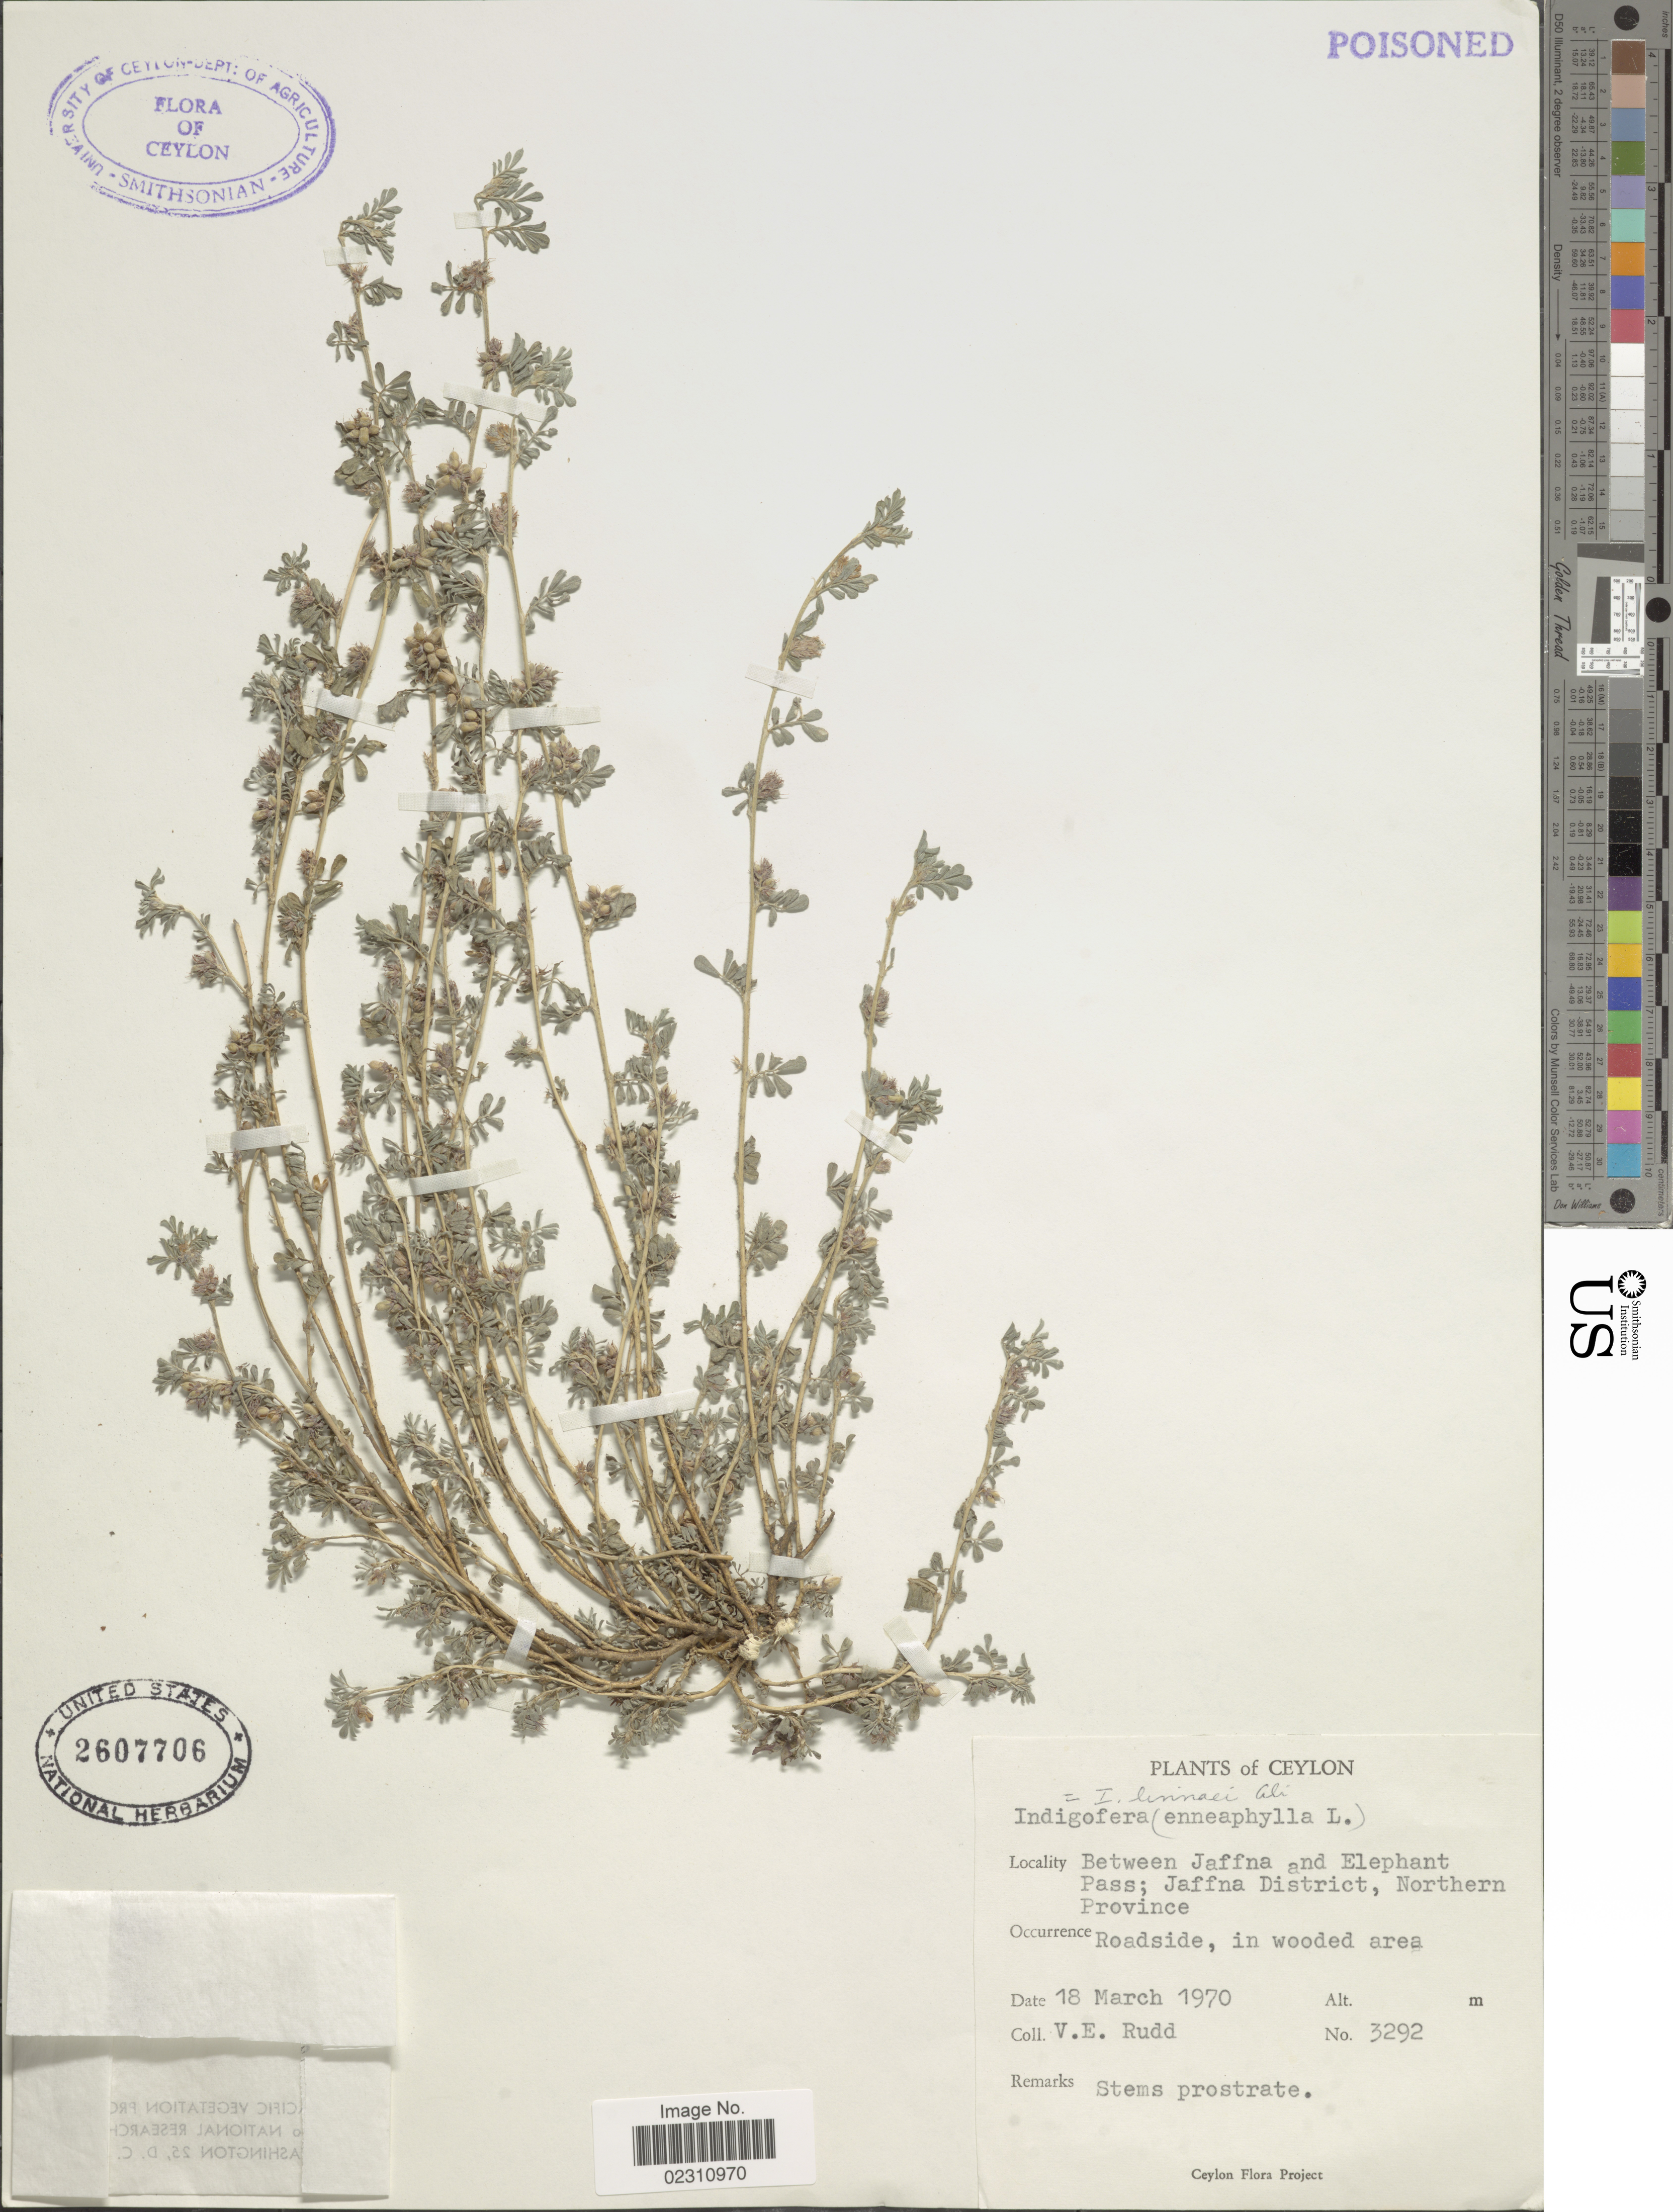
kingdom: Plantae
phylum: Tracheophyta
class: Magnoliopsida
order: Fabales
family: Fabaceae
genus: Indigofera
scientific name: Indigofera linnaei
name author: Ali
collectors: V. E. Rudd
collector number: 3292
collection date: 1970-03-18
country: Sri Lanka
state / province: Northern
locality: Ceylon, between Jaffna and Elephant Pass, Jaffna District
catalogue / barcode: US 2607706